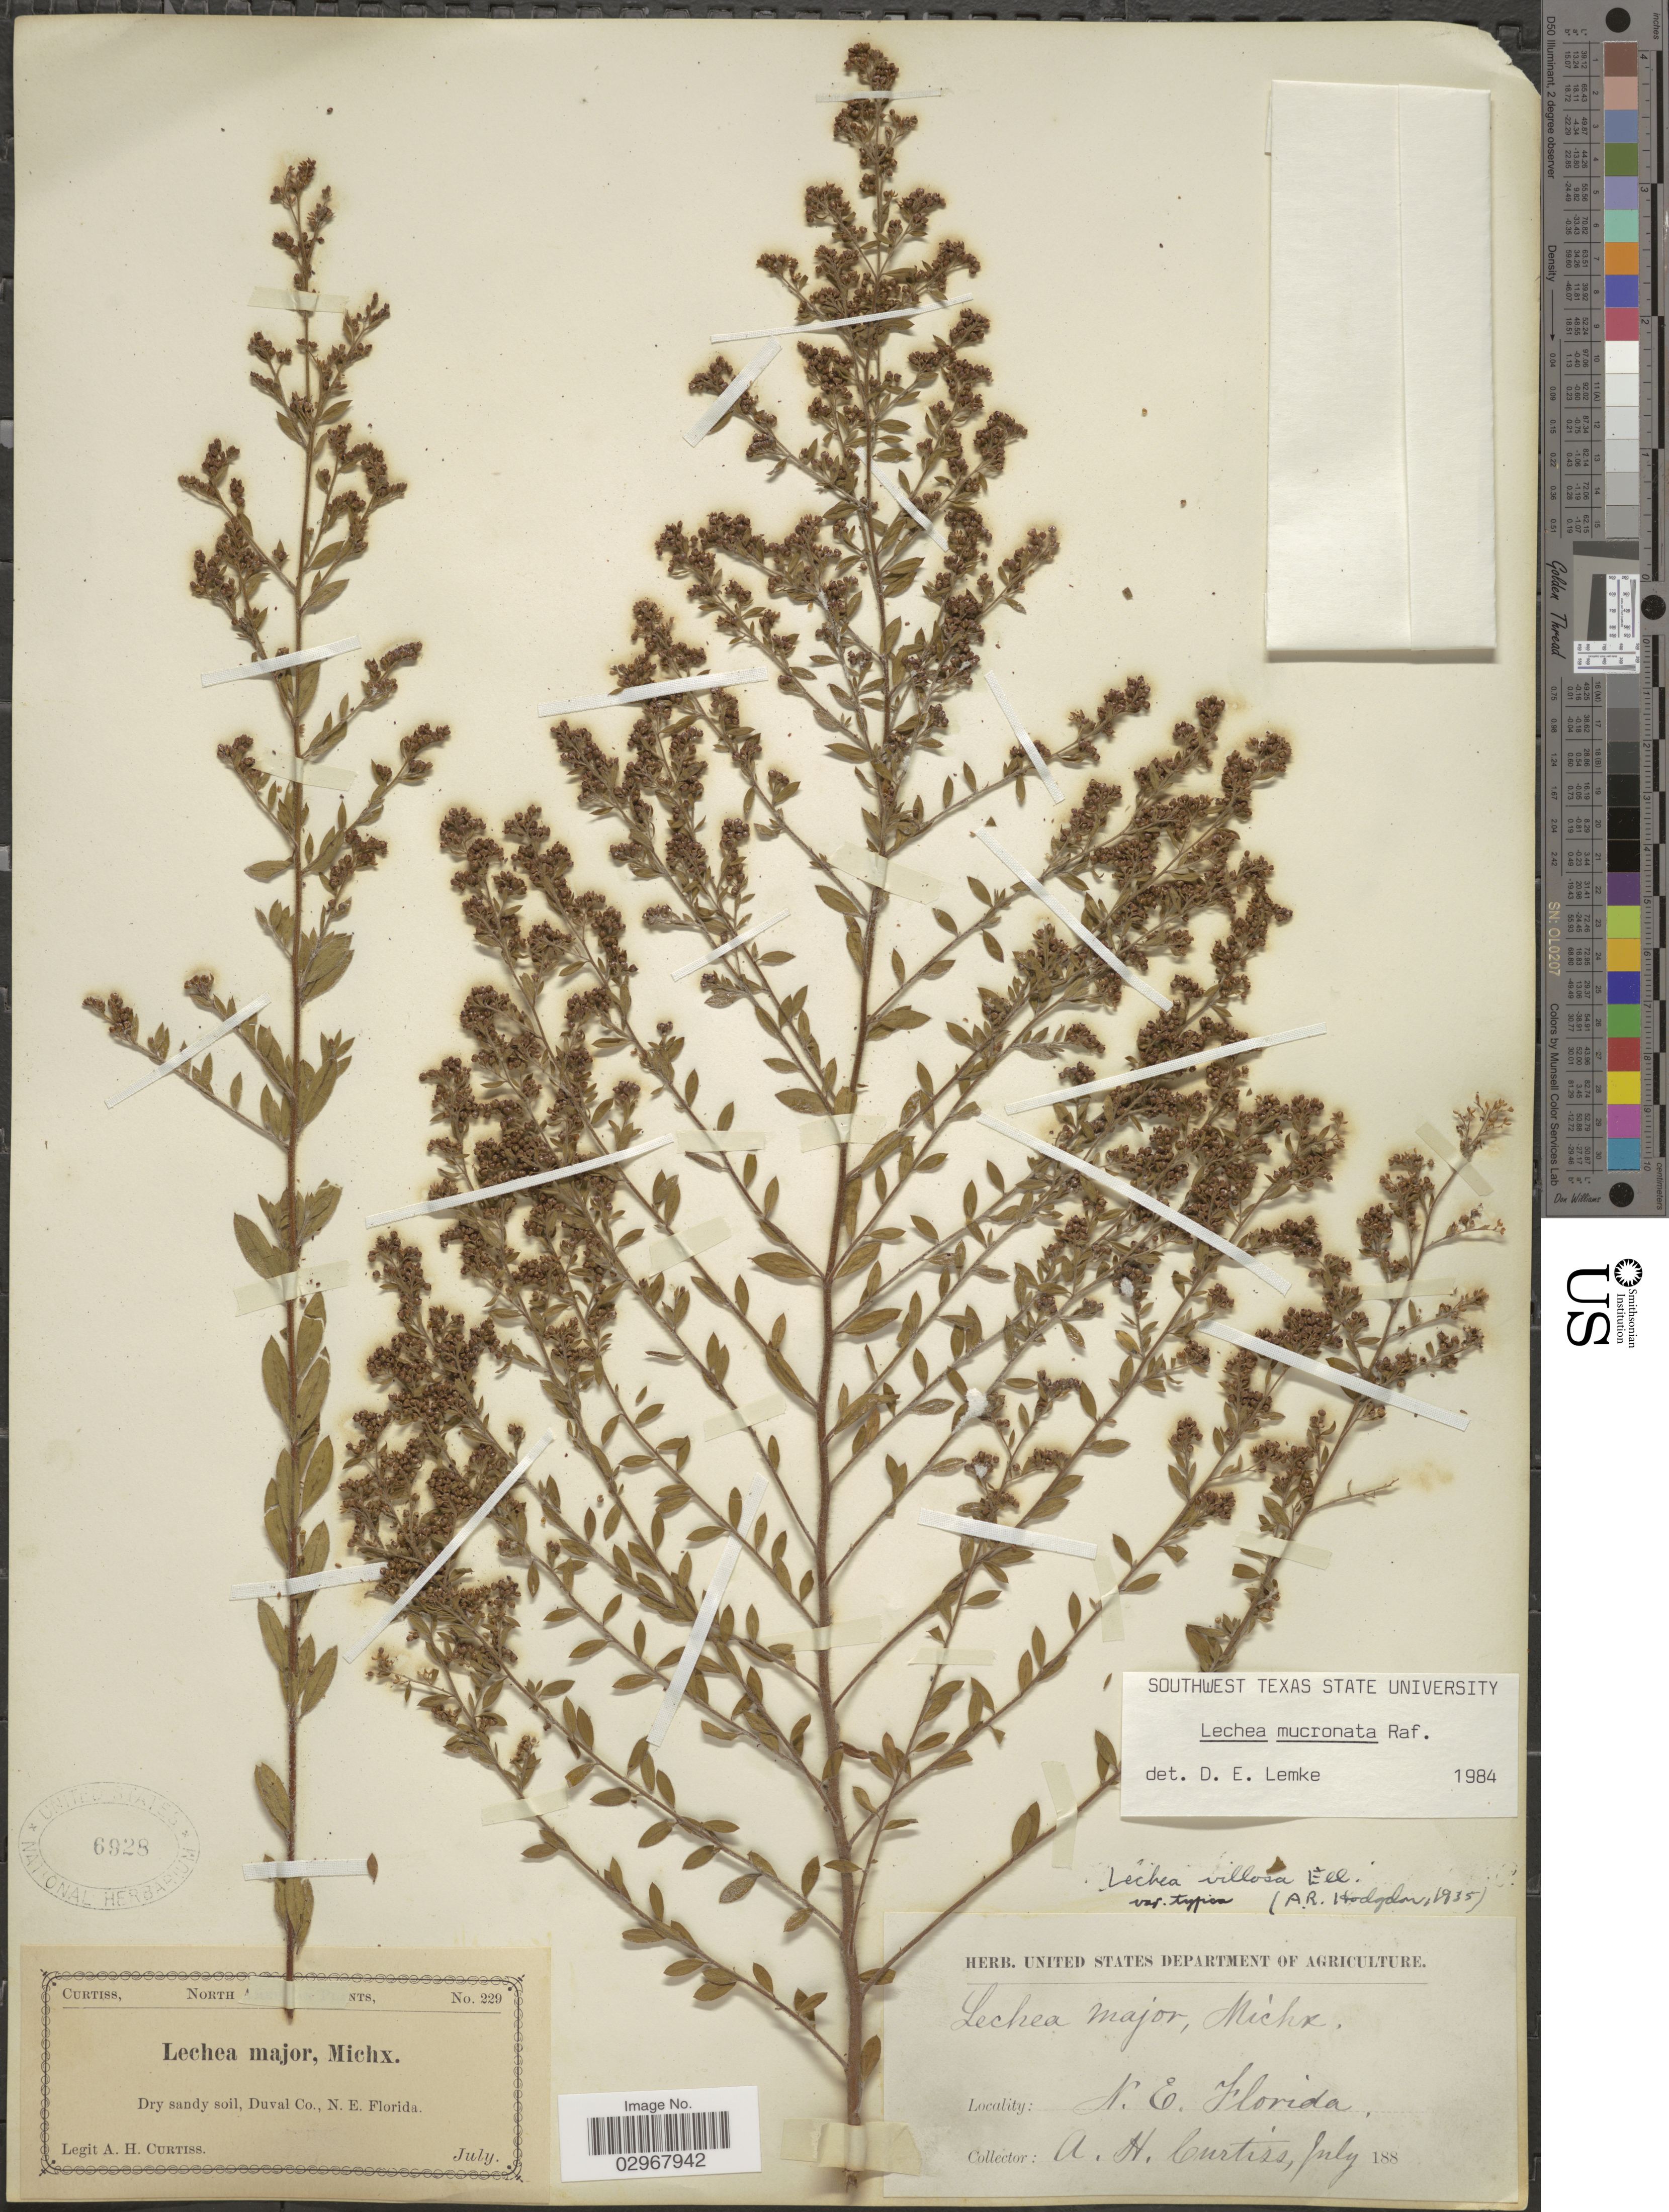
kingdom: Plantae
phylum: Tracheophyta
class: Magnoliopsida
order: Malvales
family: Cistaceae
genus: Lechea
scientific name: Lechea mucronata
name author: Raf.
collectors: A. H. Curtiss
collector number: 229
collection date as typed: July 188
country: United States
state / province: Florida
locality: Dry sandy soil, Duval Co., N.E. Florida.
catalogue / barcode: US 6928